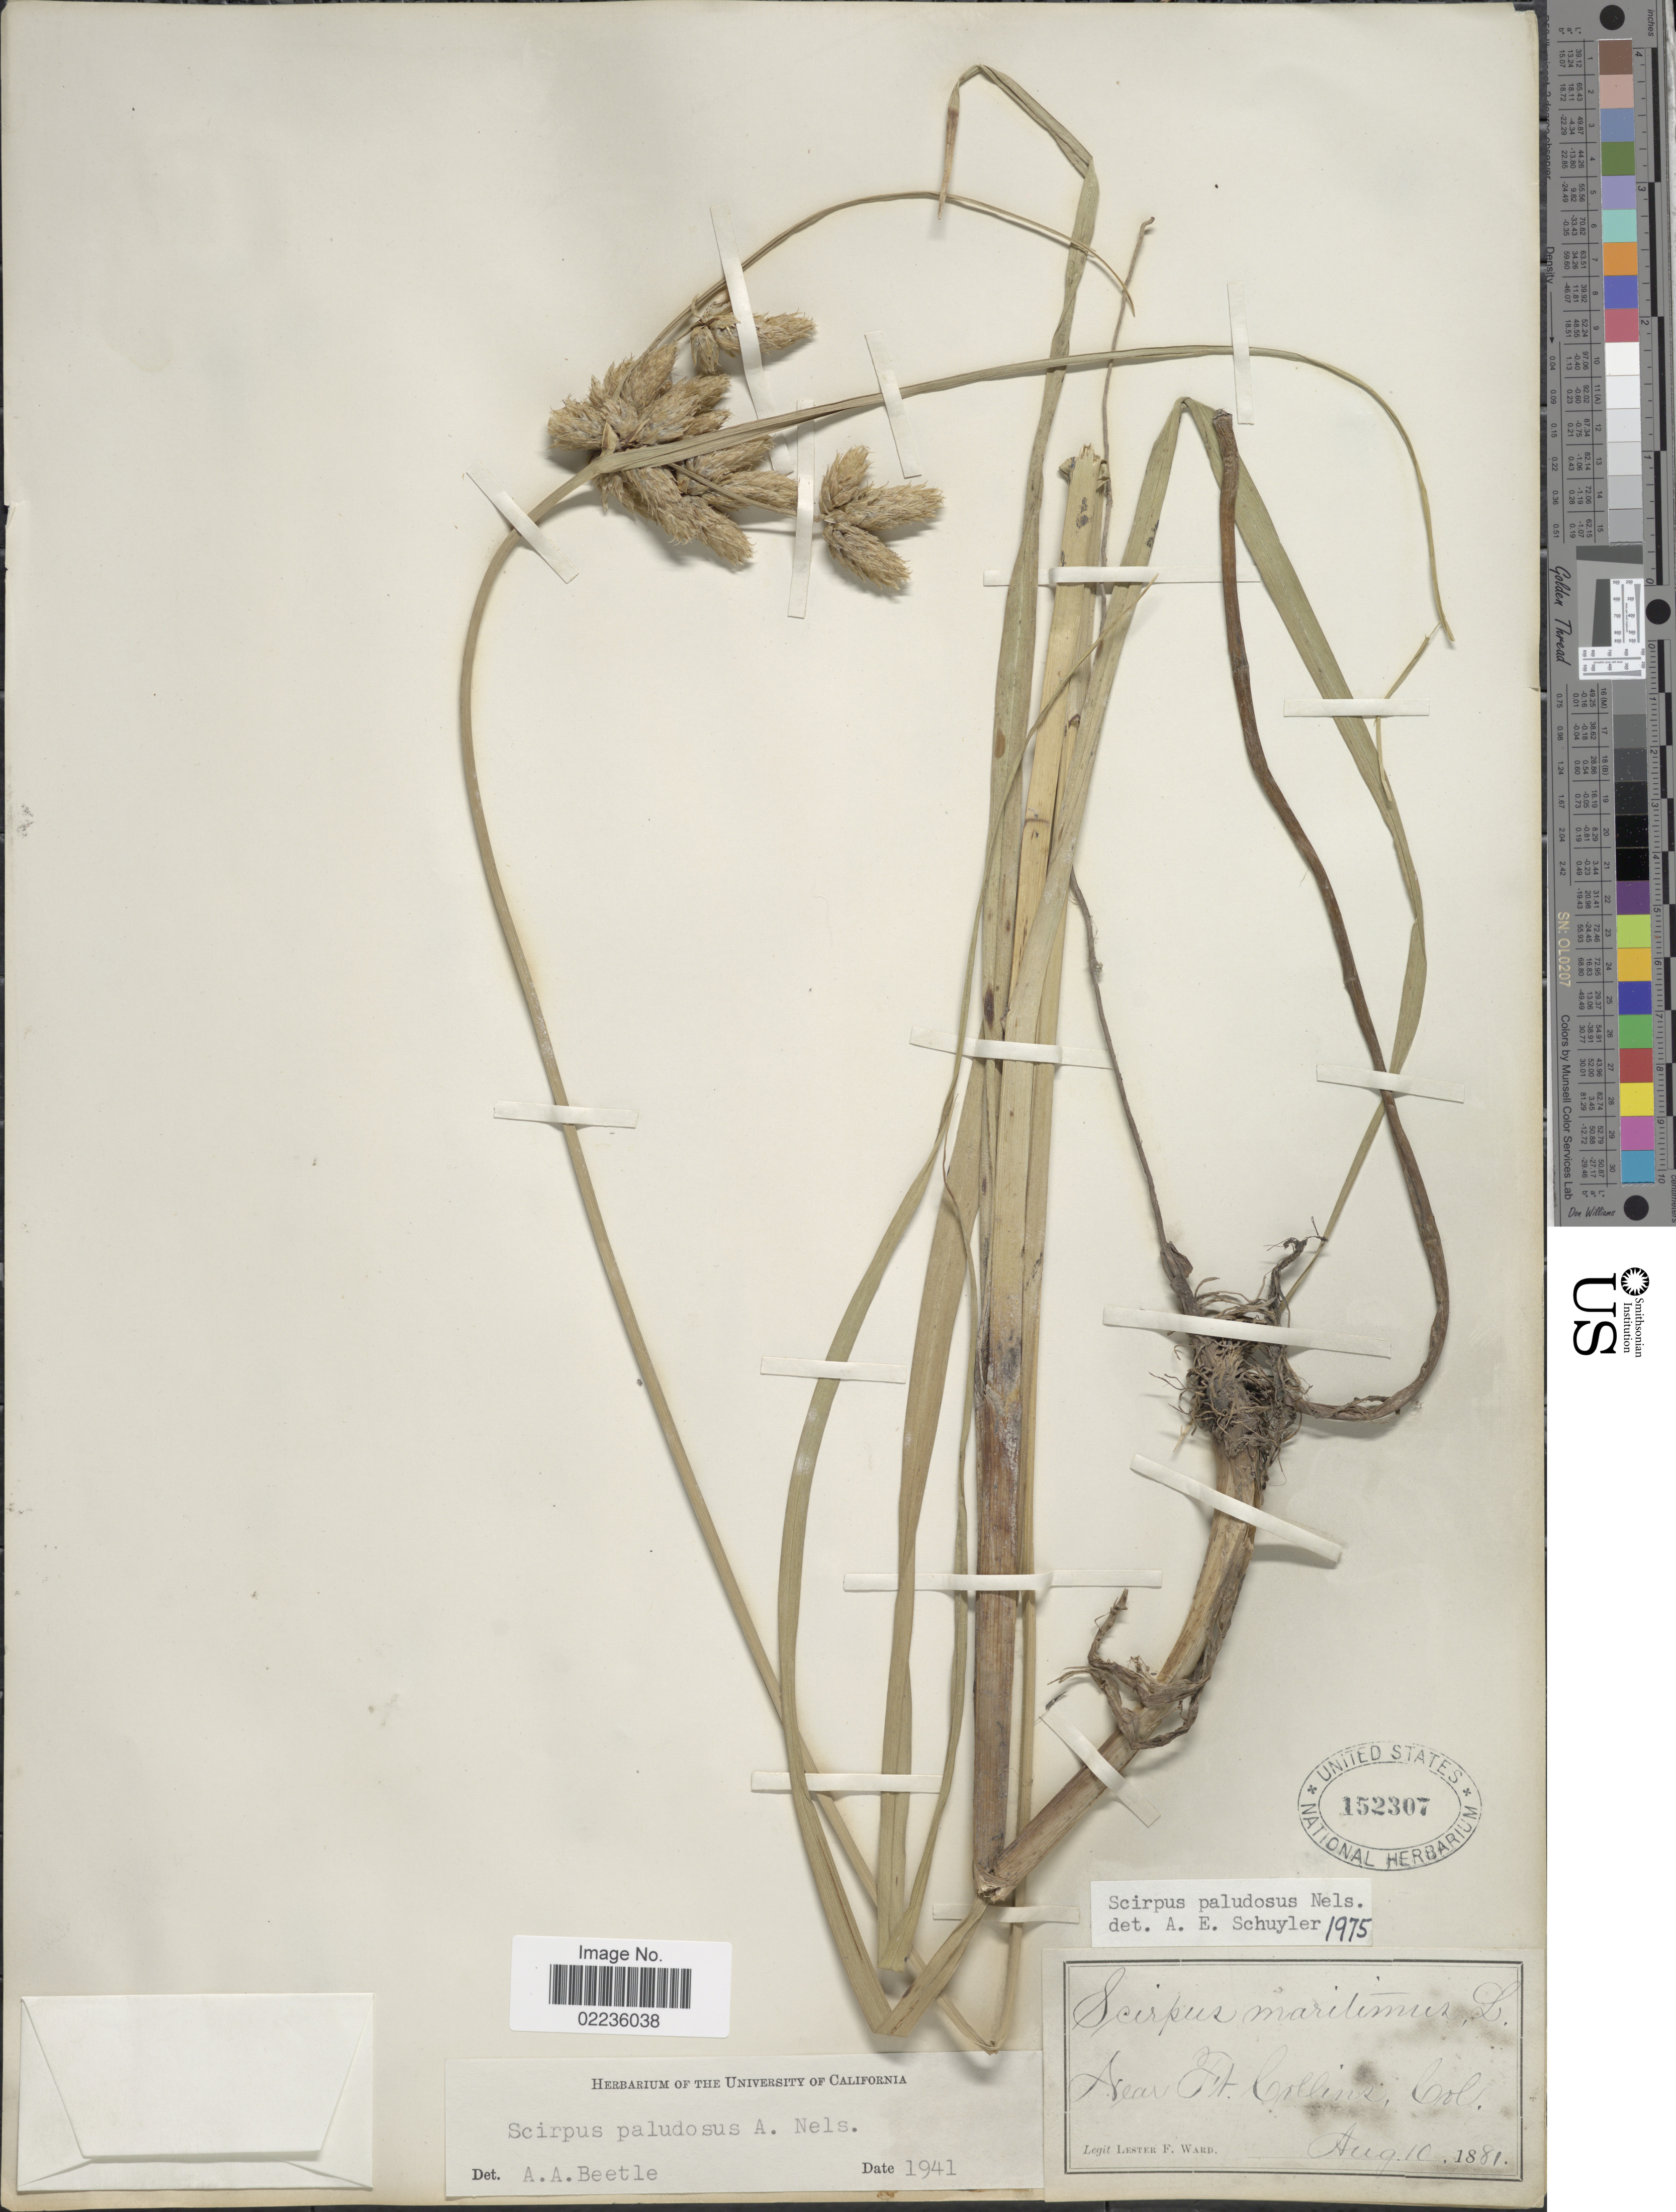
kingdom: Plantae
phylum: Tracheophyta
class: Liliopsida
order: Poales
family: Cyperaceae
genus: Bolboschoenus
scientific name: Bolboschoenus maritimus subsp. paludosus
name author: (A. Nelson) T. Koyama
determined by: Strong, M. T., (US), Smithsonian Institution - National Museum of Natural History (UNITED STATES)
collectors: L. F. Ward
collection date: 1881-08-10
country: United States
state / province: Colorado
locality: Near Ft. Collins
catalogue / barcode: US 152307